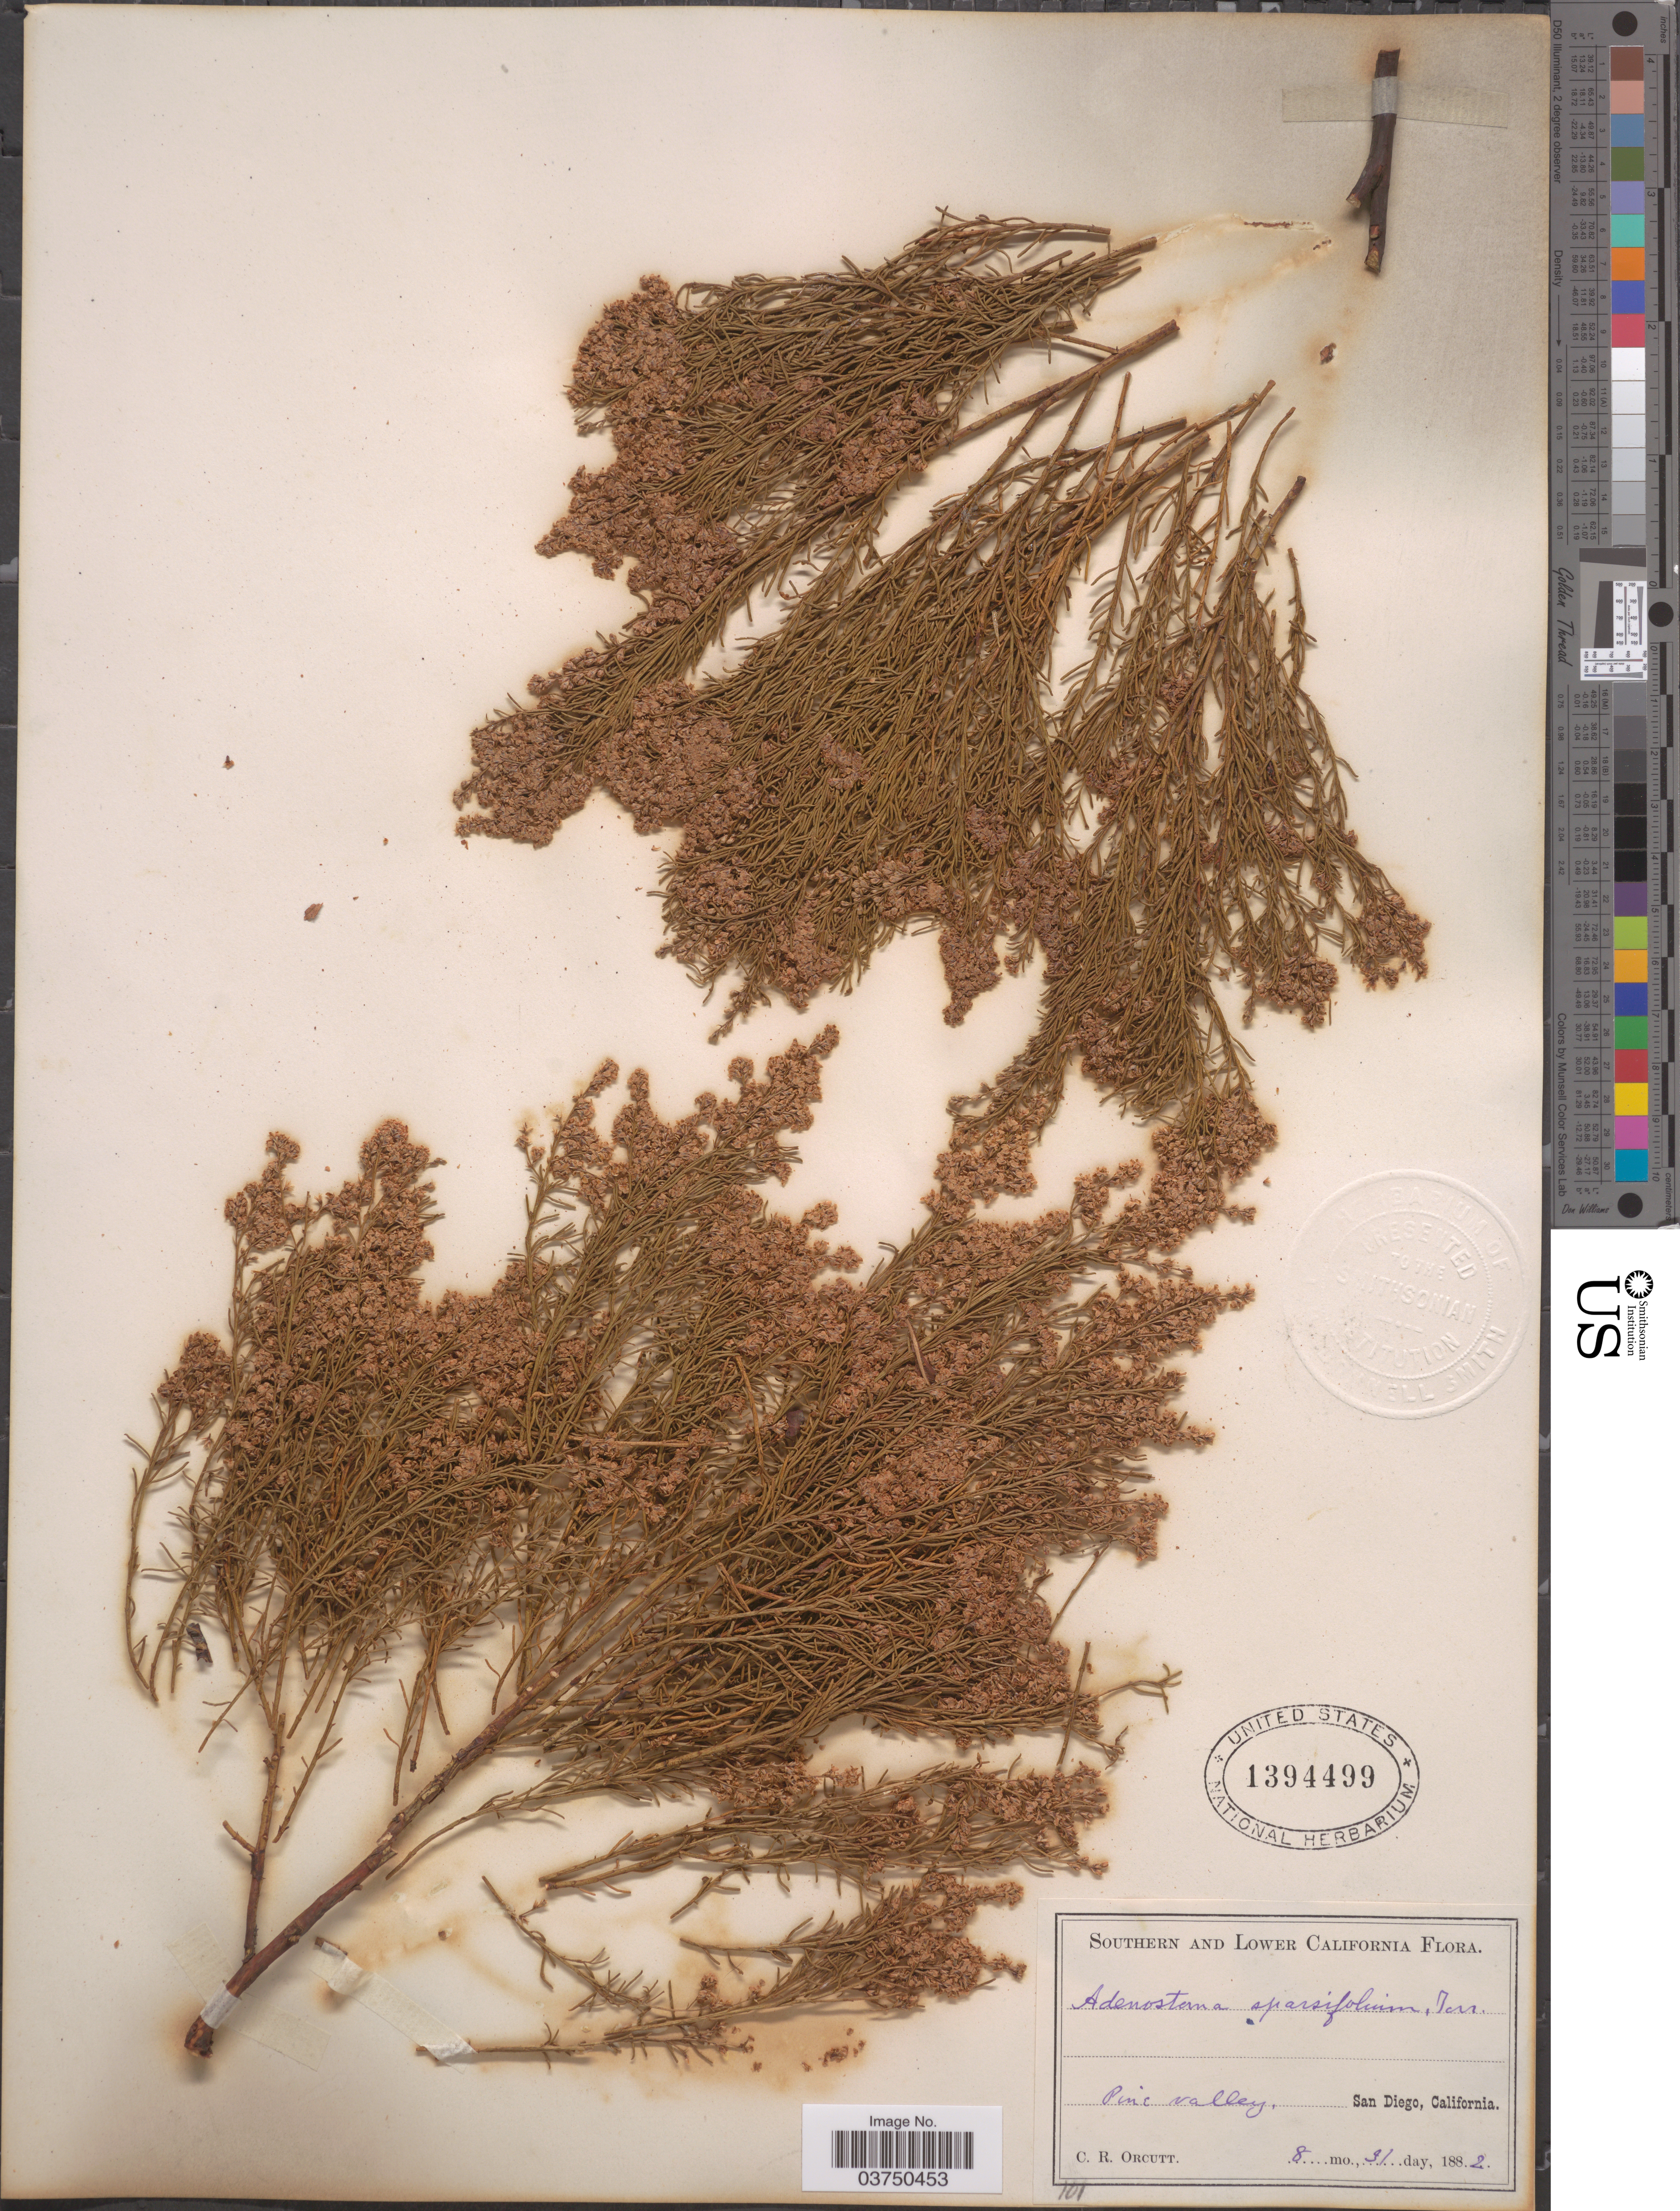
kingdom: Plantae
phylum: Tracheophyta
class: Magnoliopsida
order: Rosales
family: Rosaceae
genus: Adenostoma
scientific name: Adenostoma sparsifolium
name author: Torr.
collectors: C. R. Orcutt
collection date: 1882-08-31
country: United States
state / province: California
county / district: San Diego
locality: Southern and Lower California. Pine valley, San Diego.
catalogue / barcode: US 1394499